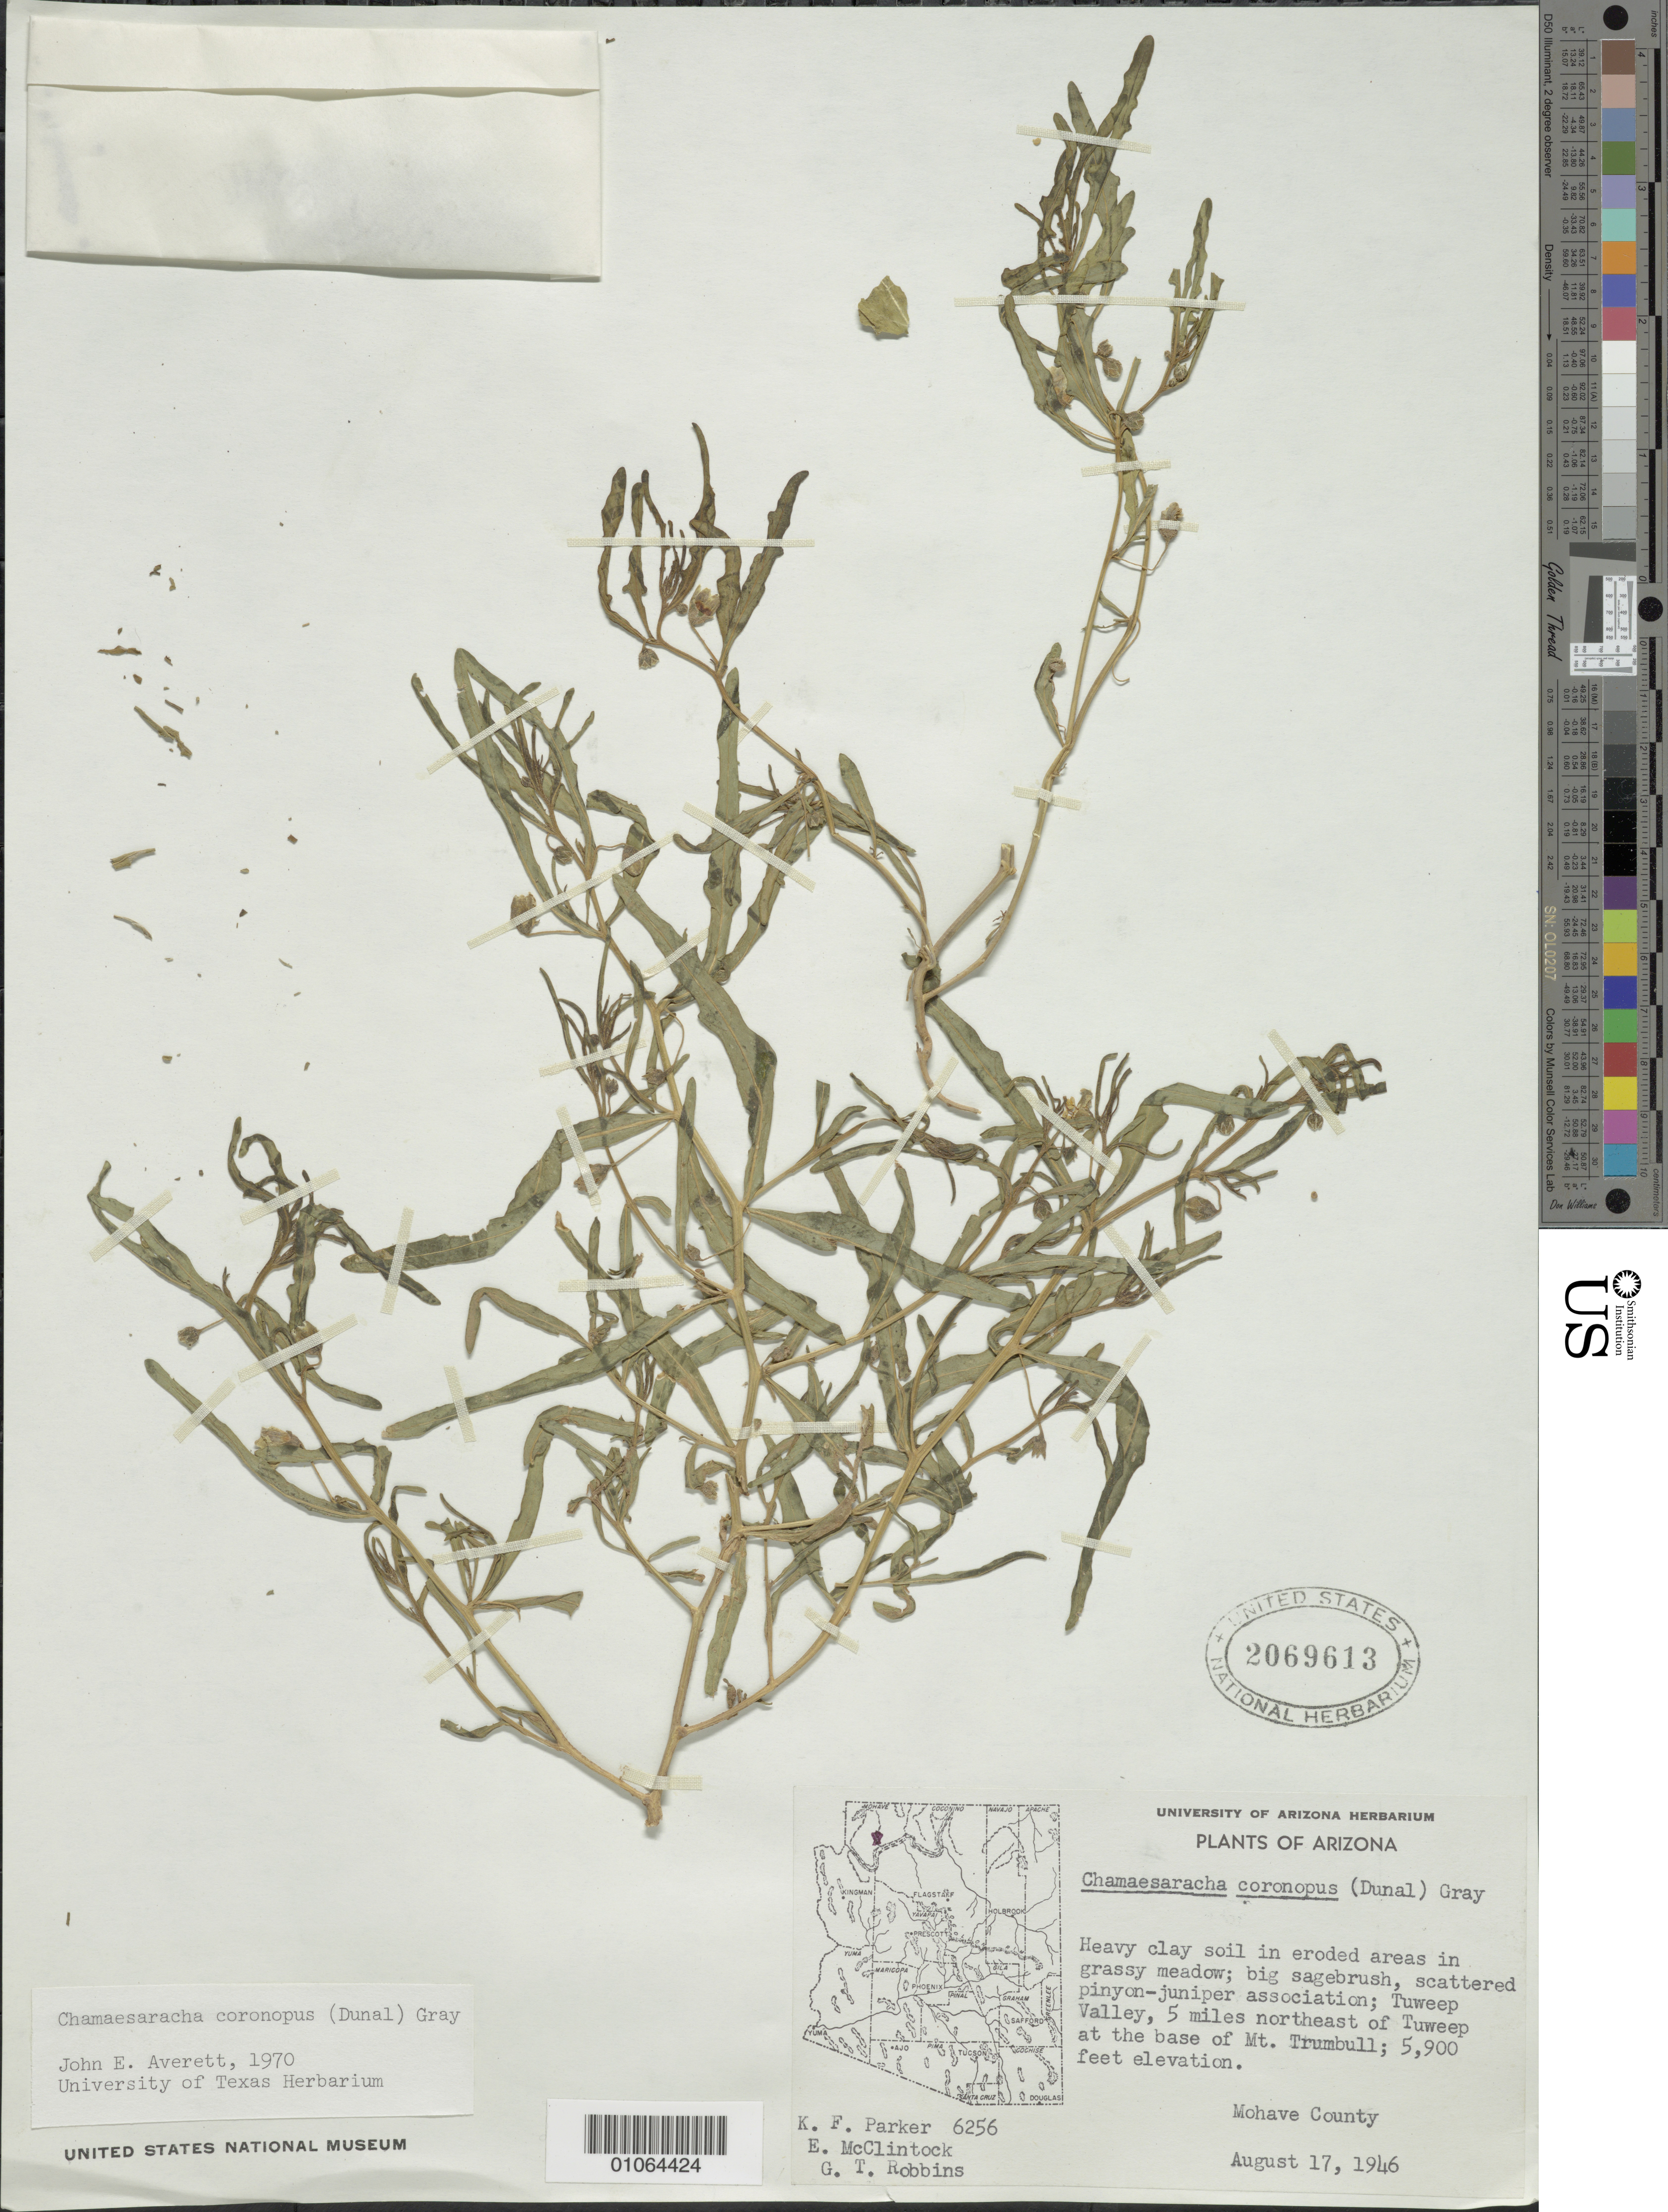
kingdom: Plantae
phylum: Tracheophyta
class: Magnoliopsida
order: Solanales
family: Solanaceae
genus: Chamaesaracha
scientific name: Chamaesaracha coronopus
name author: (Dunal) A. Gray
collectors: K. F. Parker, E. McClintock & G. T. Robbins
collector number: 6256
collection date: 1946-08-17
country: United States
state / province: Arizona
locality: Tuweep Valley, 5 miles northeast of Tuweep at the base of Mt. Trumbull, Mohave County.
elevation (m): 1798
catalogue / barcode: US 2069613